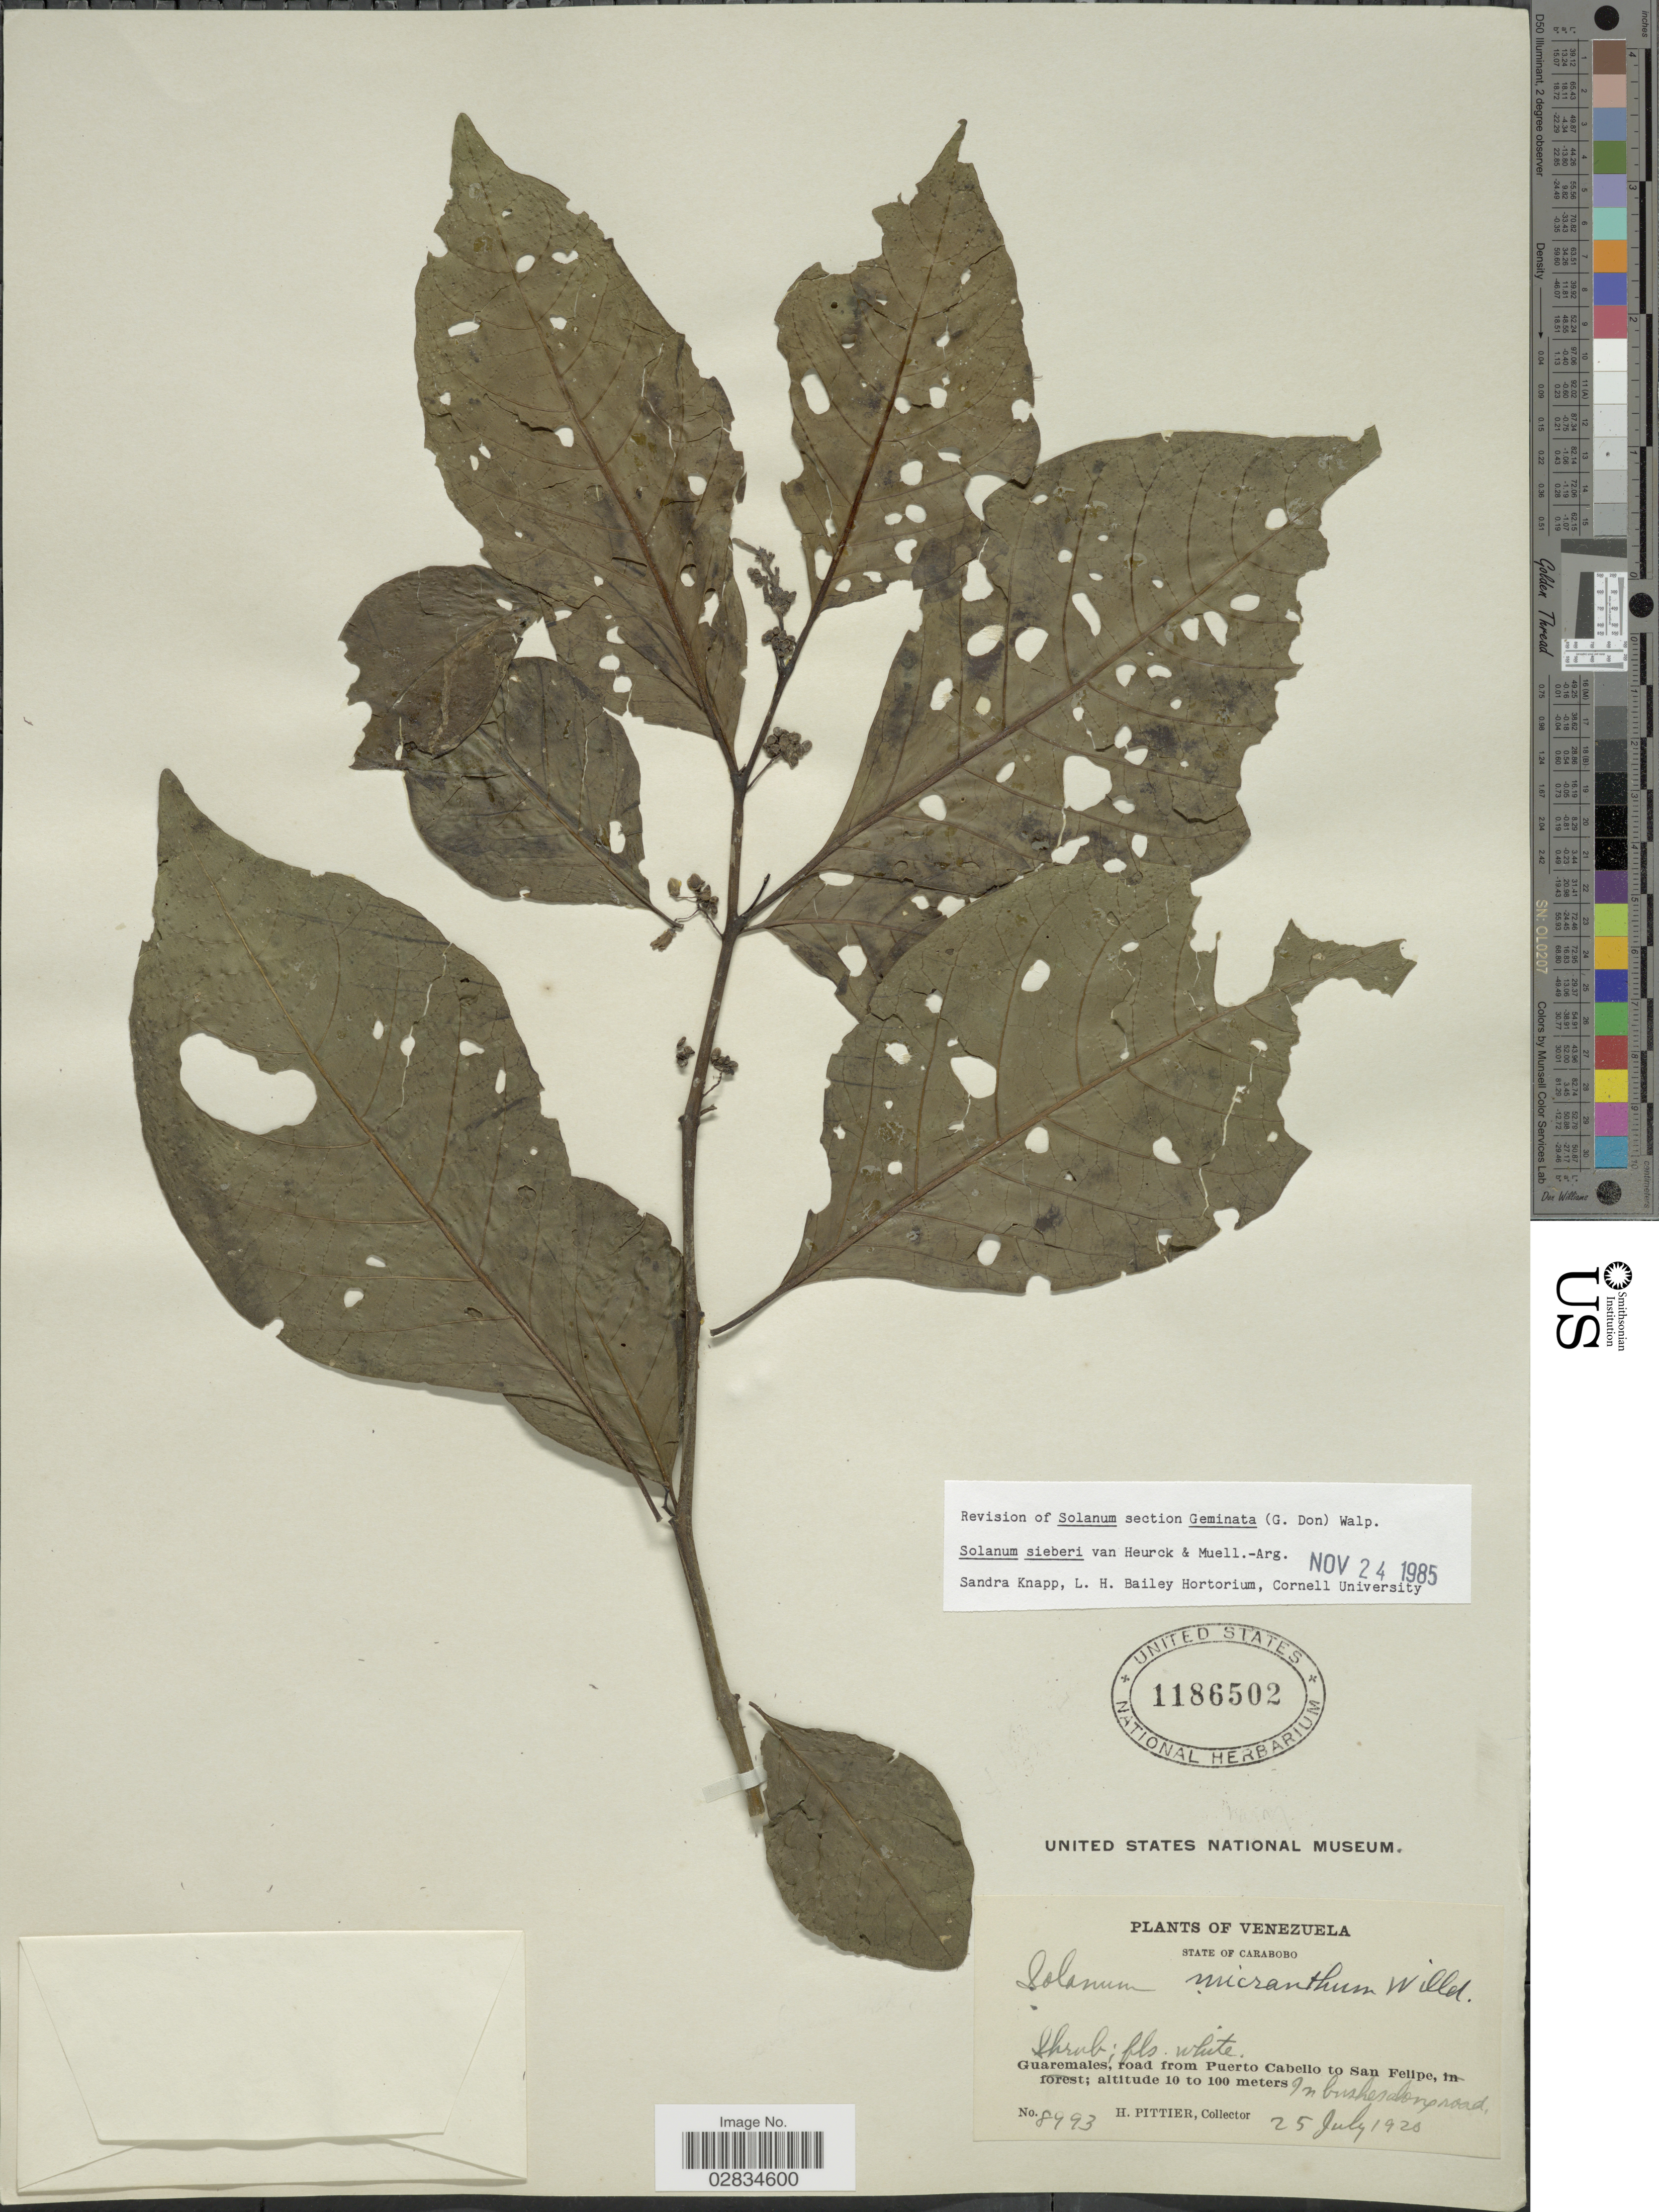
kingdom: Plantae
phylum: Tracheophyta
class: Magnoliopsida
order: Solanales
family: Solanaceae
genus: Solanum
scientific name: Solanum sieberi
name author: Van Heurck & Müll. Arg.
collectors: H. F. Pittier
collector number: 8993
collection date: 1920-07-25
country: Venezuela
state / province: Carabobo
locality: State of Carabobo. Guaremales, road from Puerto Cabello to San Felipe.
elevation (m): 10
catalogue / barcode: US 1186502